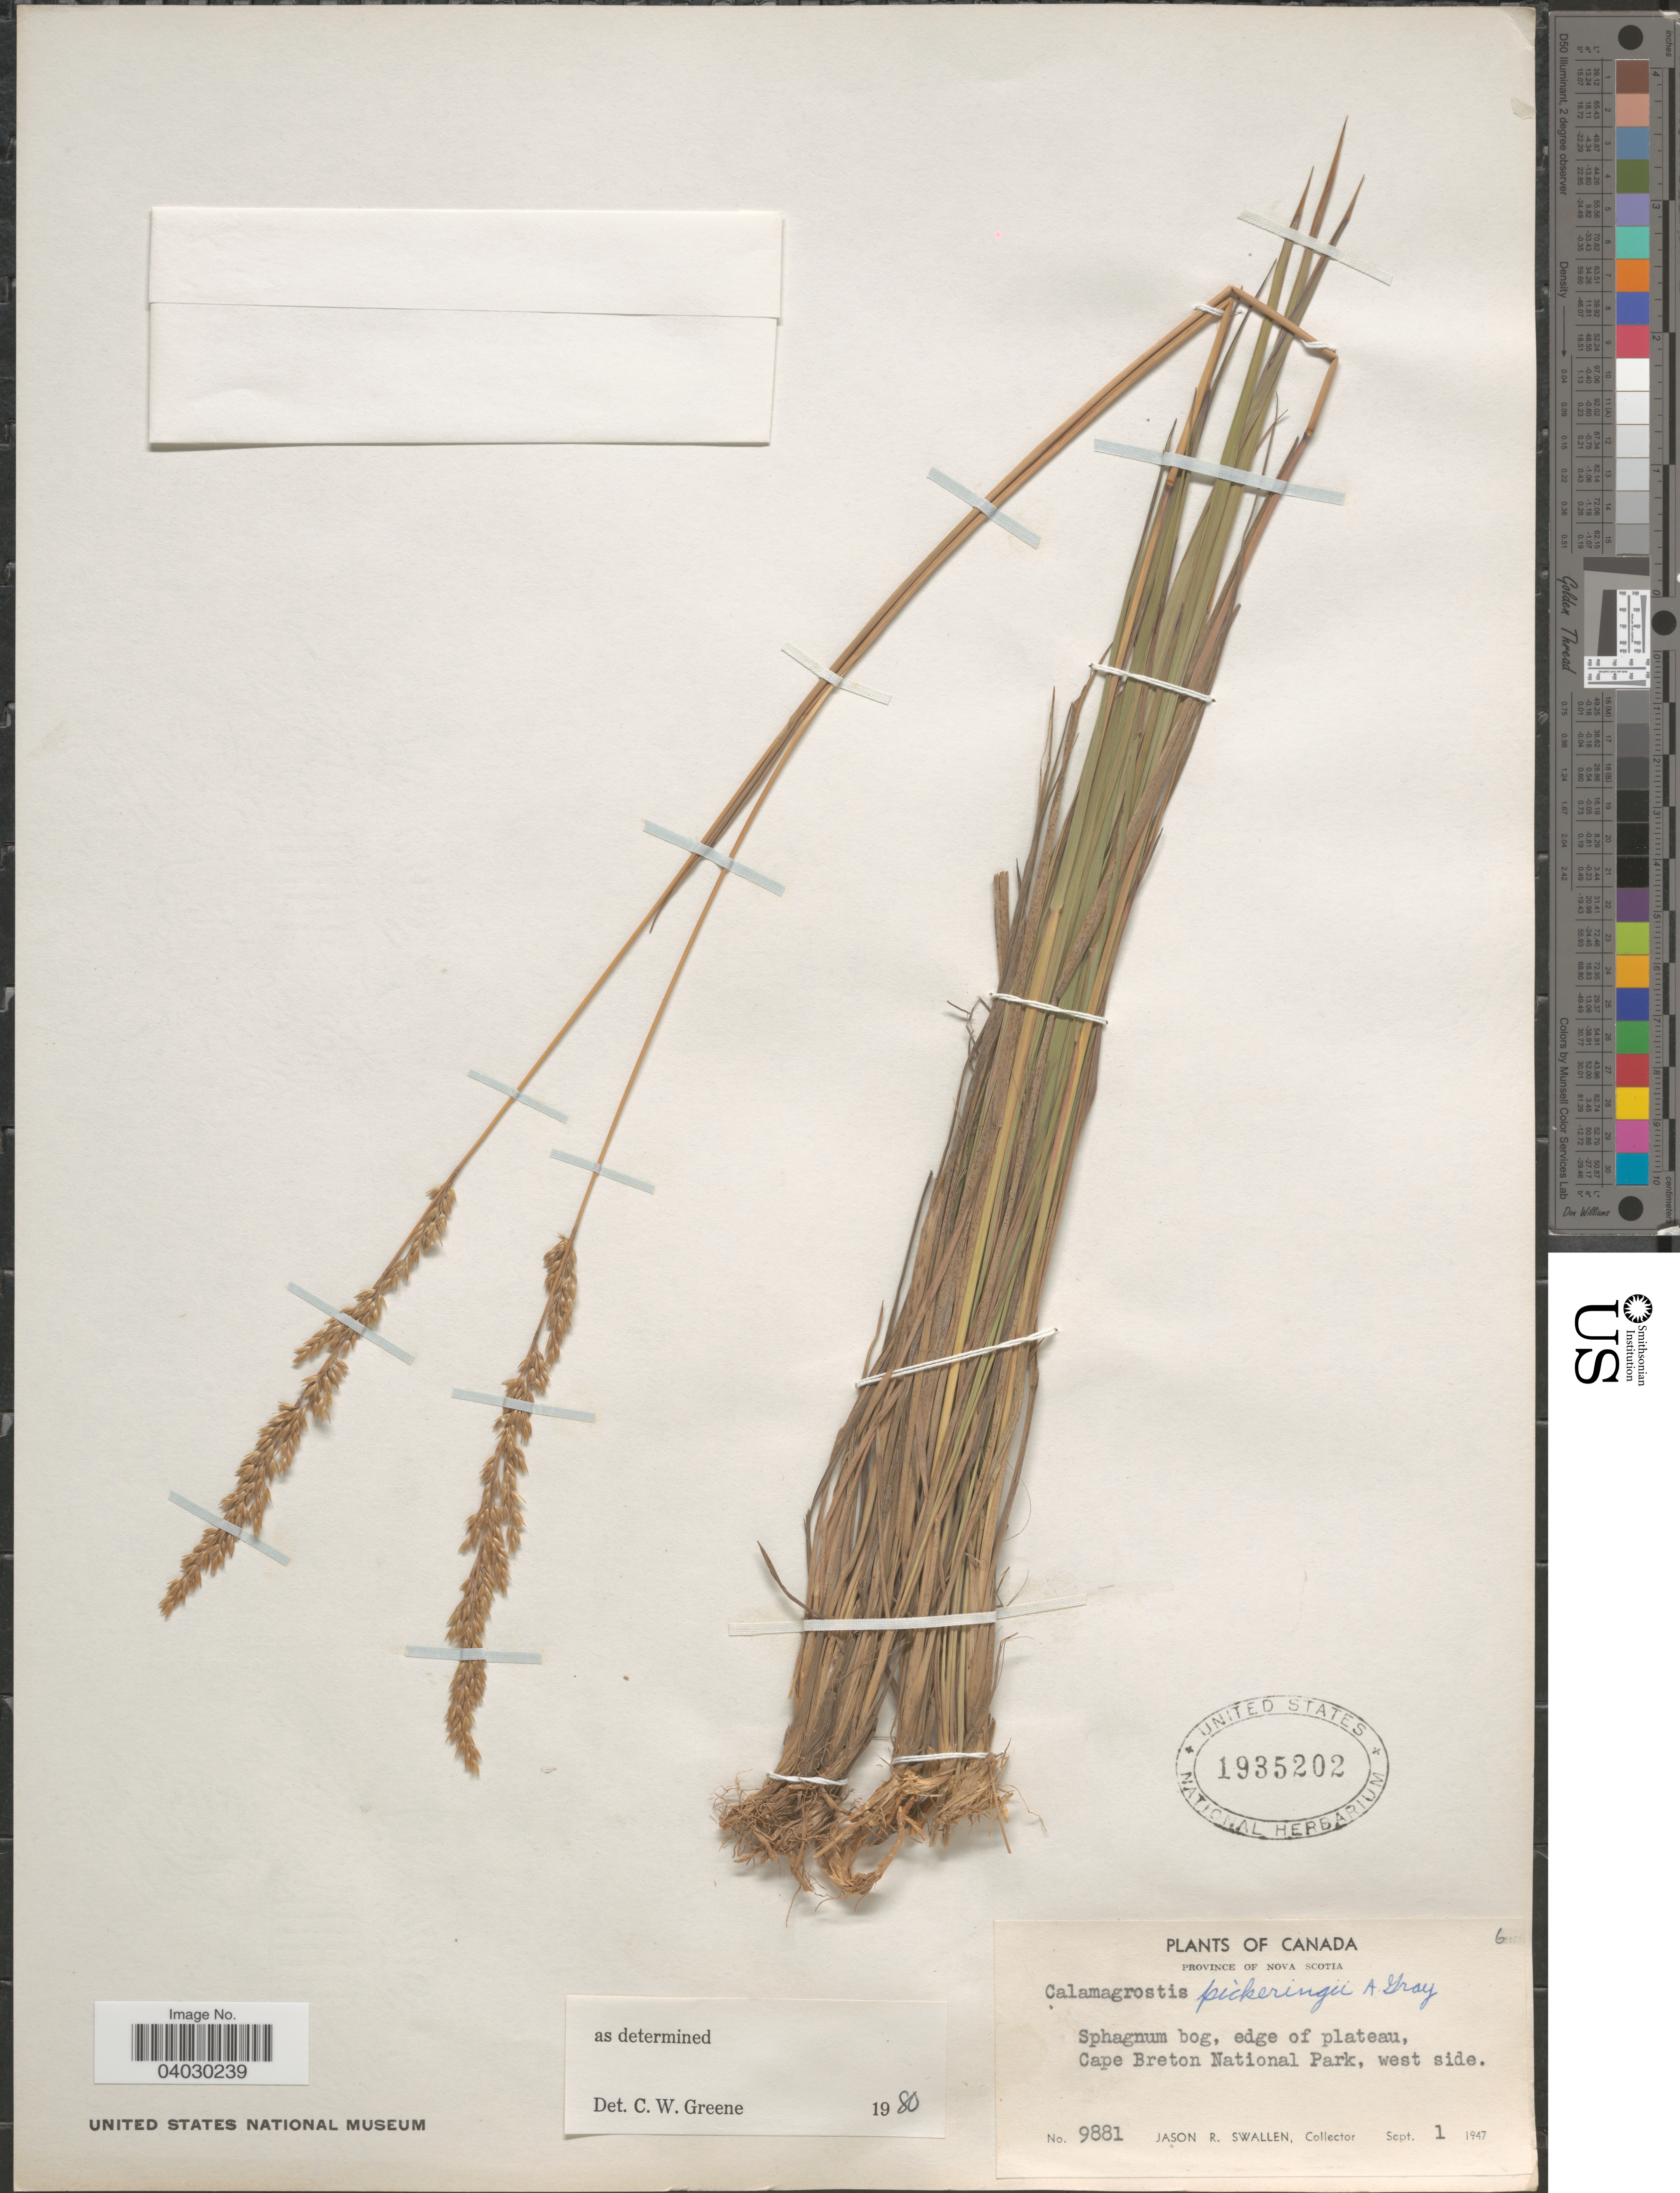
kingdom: Plantae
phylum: Tracheophyta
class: Liliopsida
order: Poales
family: Poaceae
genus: Calamagrostis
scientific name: Calamagrostis pickeringii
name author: A. Gray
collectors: J. R. Swallen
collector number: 9881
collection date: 1947-09-01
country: Canada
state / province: Nova Scotia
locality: Cape Breton National Park, west side.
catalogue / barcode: US 1935202